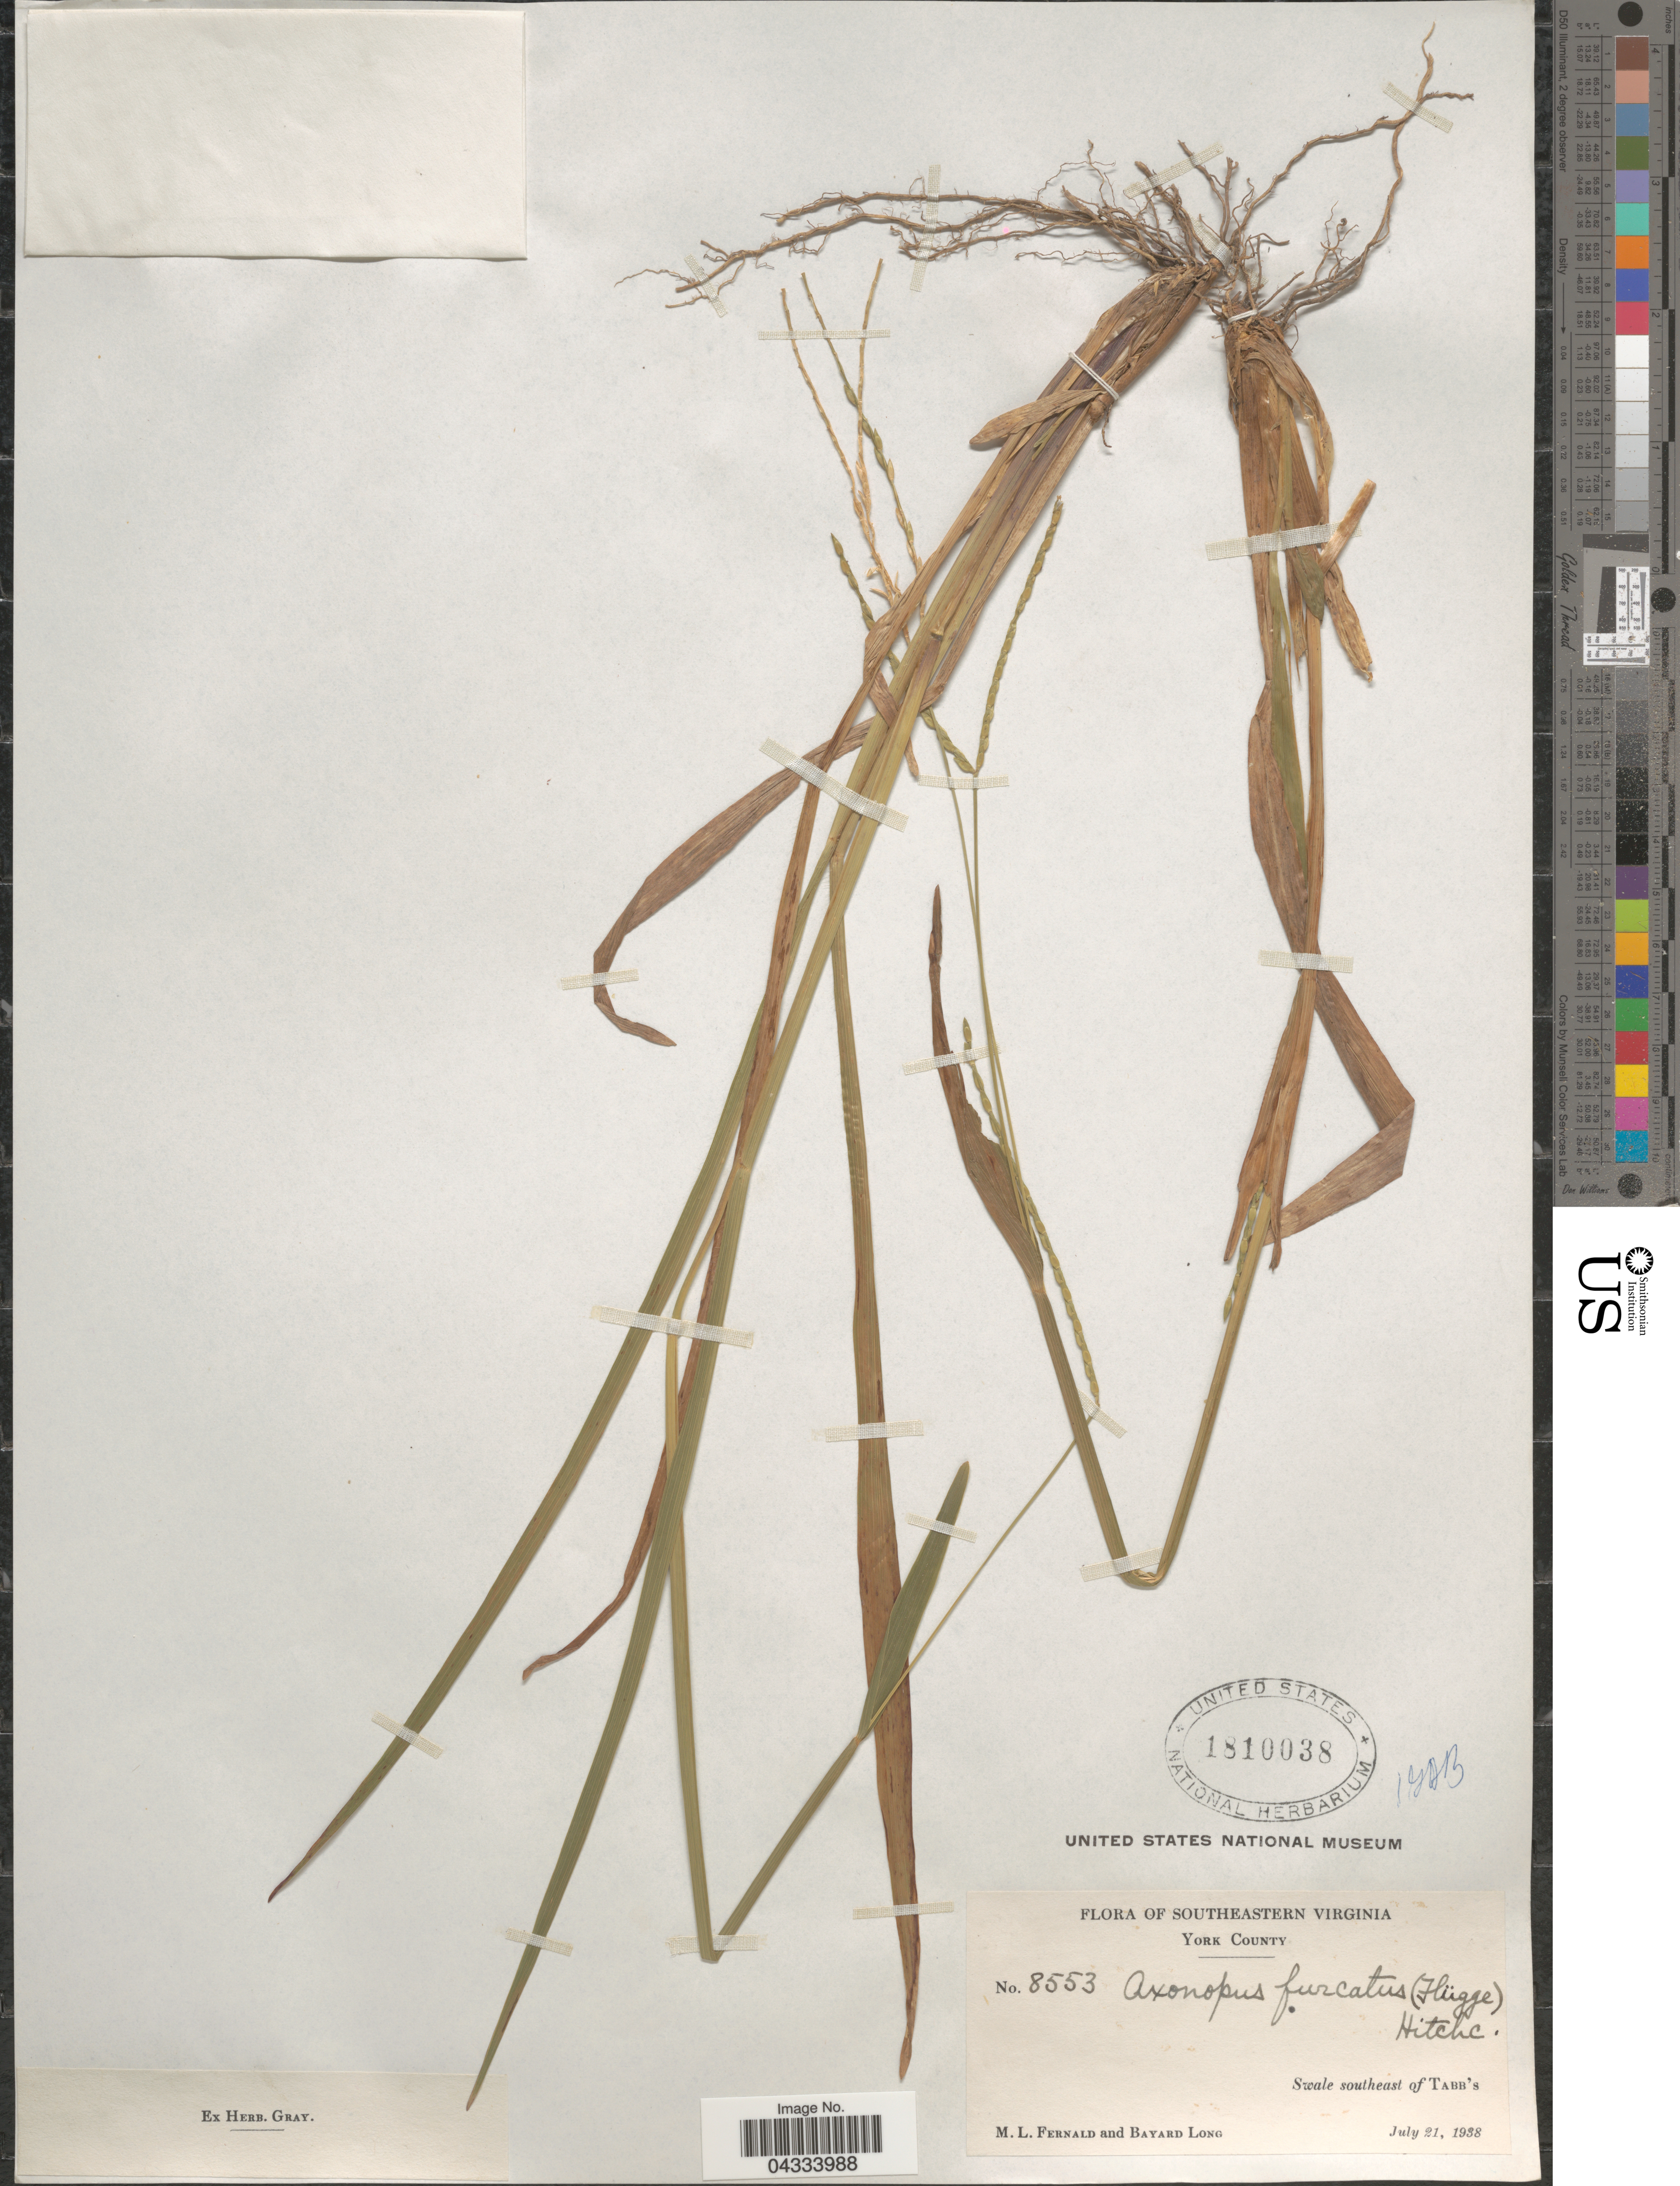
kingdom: Plantae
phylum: Tracheophyta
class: Liliopsida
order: Poales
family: Poaceae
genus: Axonopus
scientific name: Axonopus furcatus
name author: (Flüggé) Hitchc.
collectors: M. L. Fernald & B. Long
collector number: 8553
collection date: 1938-07-21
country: United States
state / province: Virginia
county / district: York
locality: Southeastern Virginia. York County. Swale southeast of Tabb's.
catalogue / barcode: US 1810038